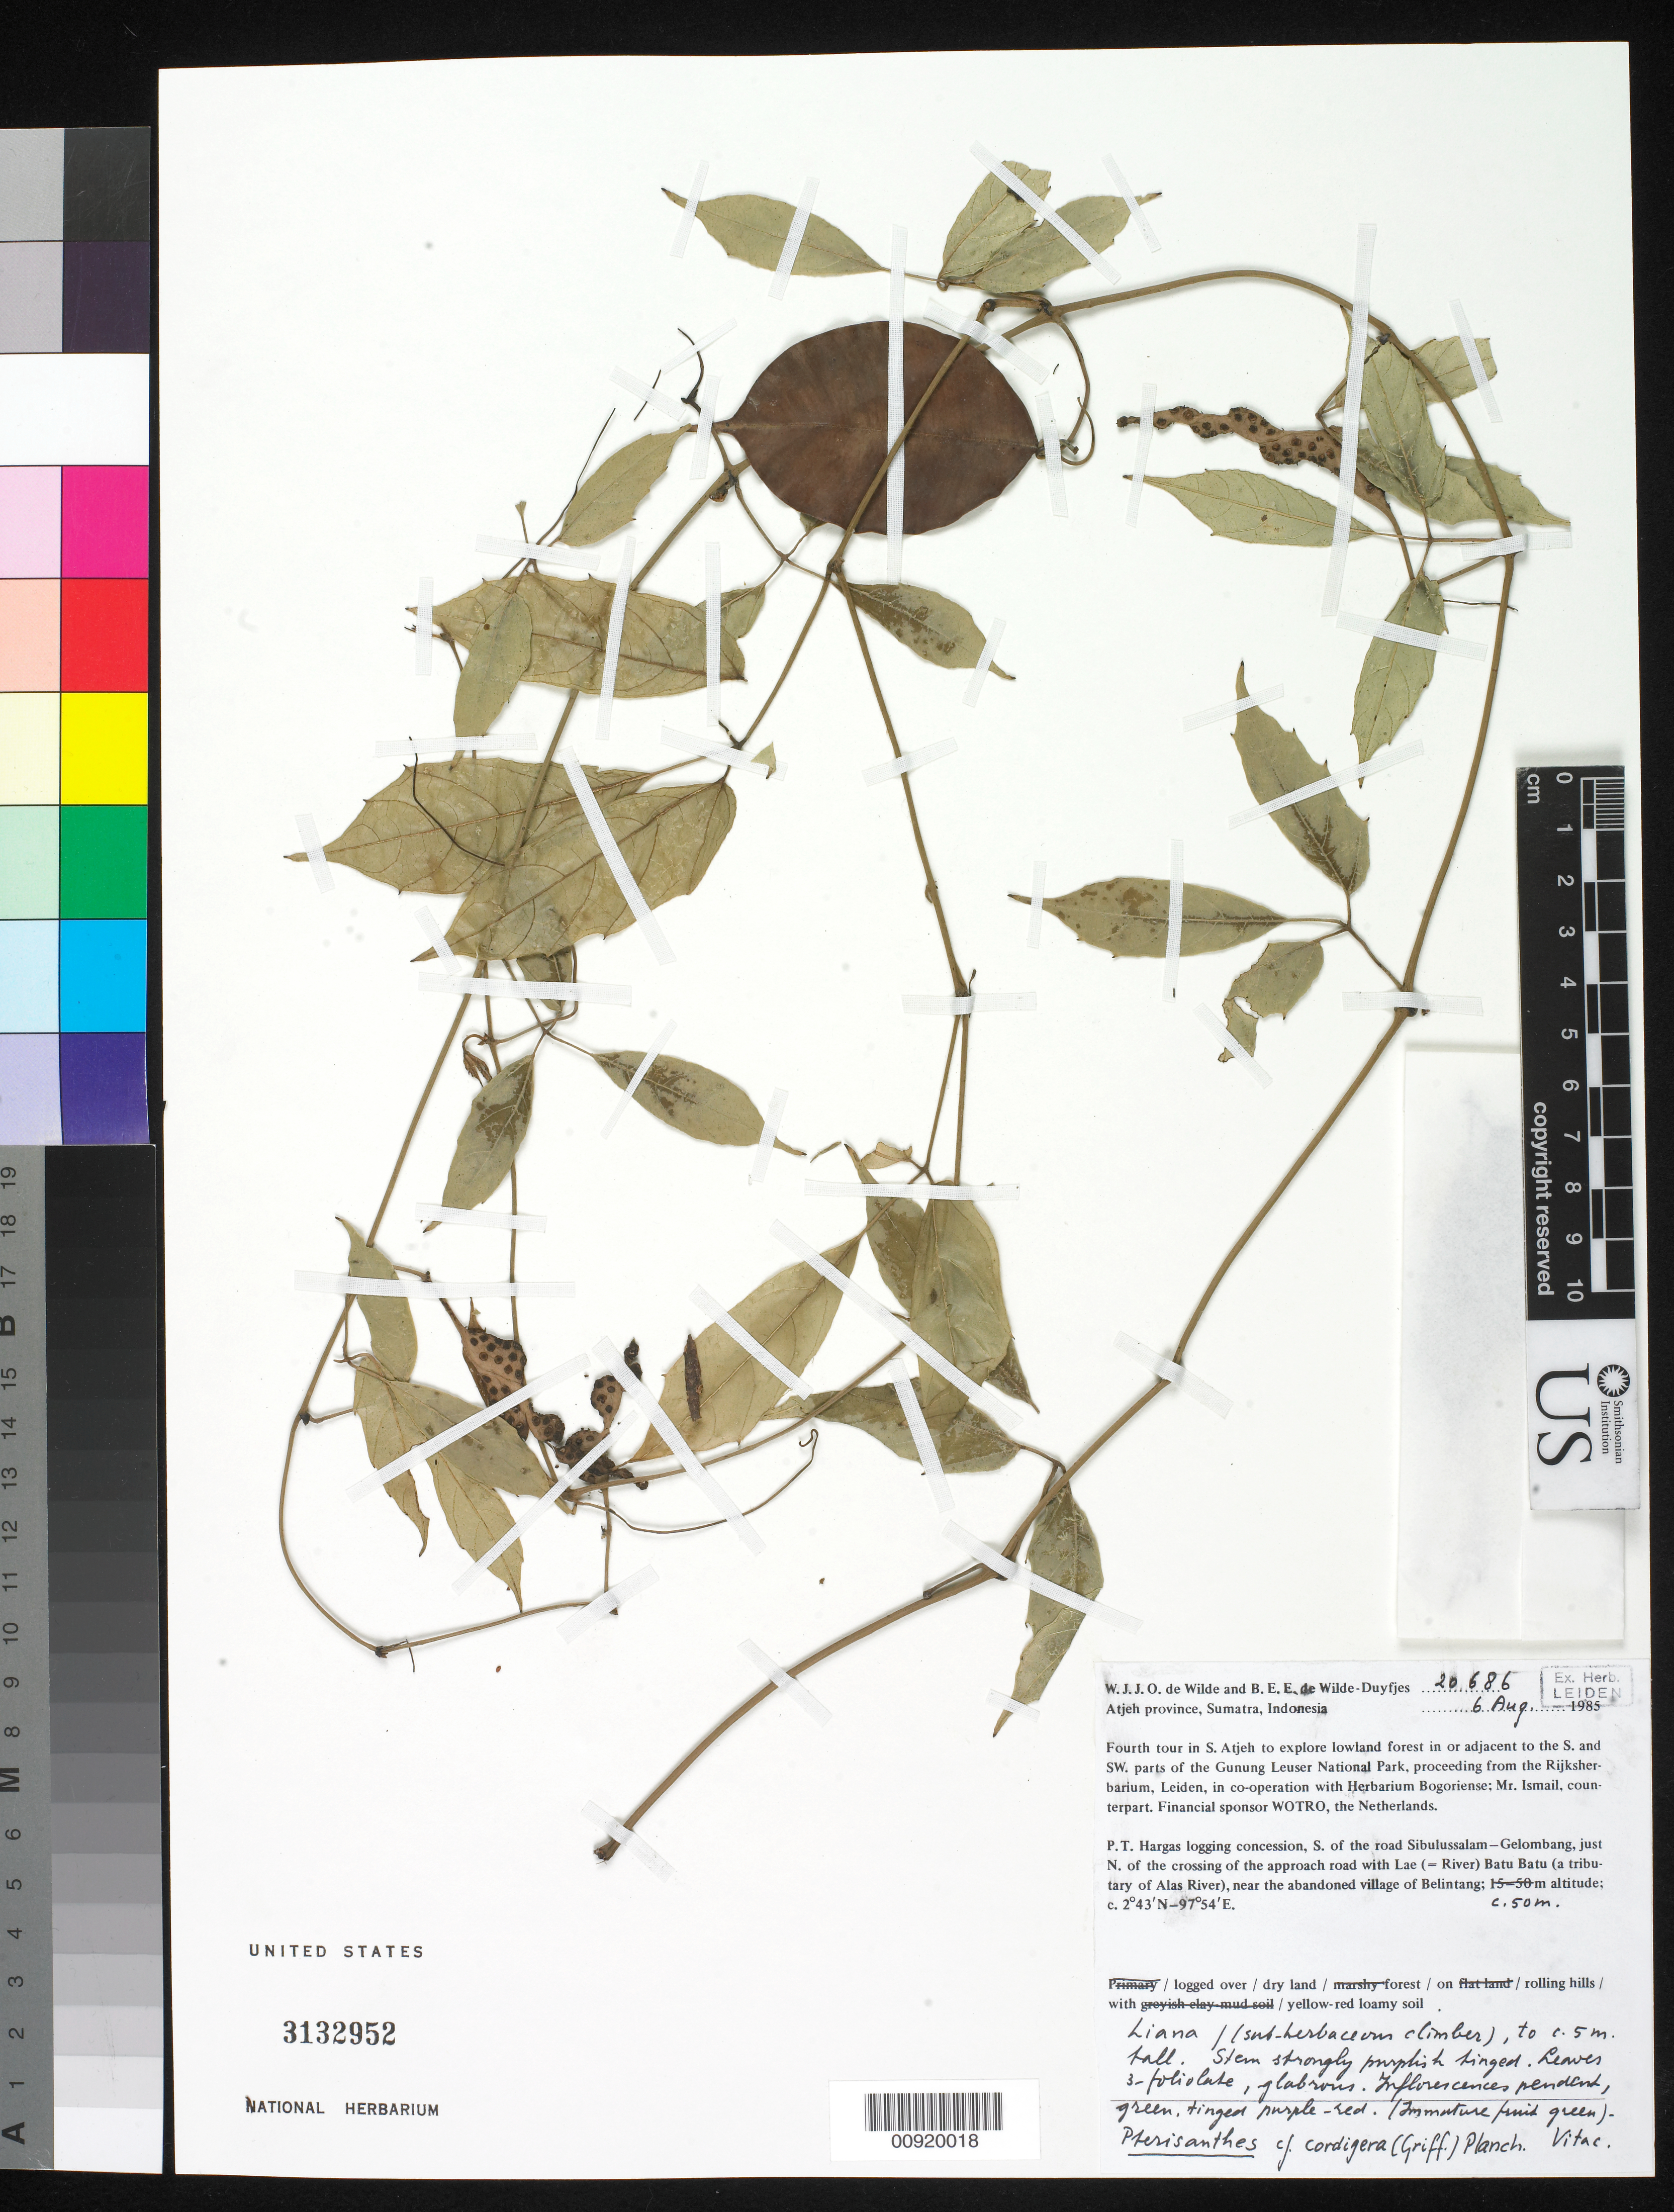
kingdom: Plantae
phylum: Tracheophyta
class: Magnoliopsida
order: Vitales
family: Vitaceae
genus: Pterisanthes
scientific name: Pterisanthes cordigera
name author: (Griff.) Planch.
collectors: W. J. de Wilde & B. E. de Wilde-Duyfjes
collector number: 20686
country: Indonesia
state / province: Sumatra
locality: Atjeh, SSW of the Guung Leuser National Park, proceeding from the Rijksherbarium, Leiden, P.T. Hargas logging consession, S of the road Sibulussalam-Gelombang, just N of the crossing of the approach road with Lae Batu Batu, a tributary of Alas River, near abandoned village of Belintang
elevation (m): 50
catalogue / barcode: US 3132952